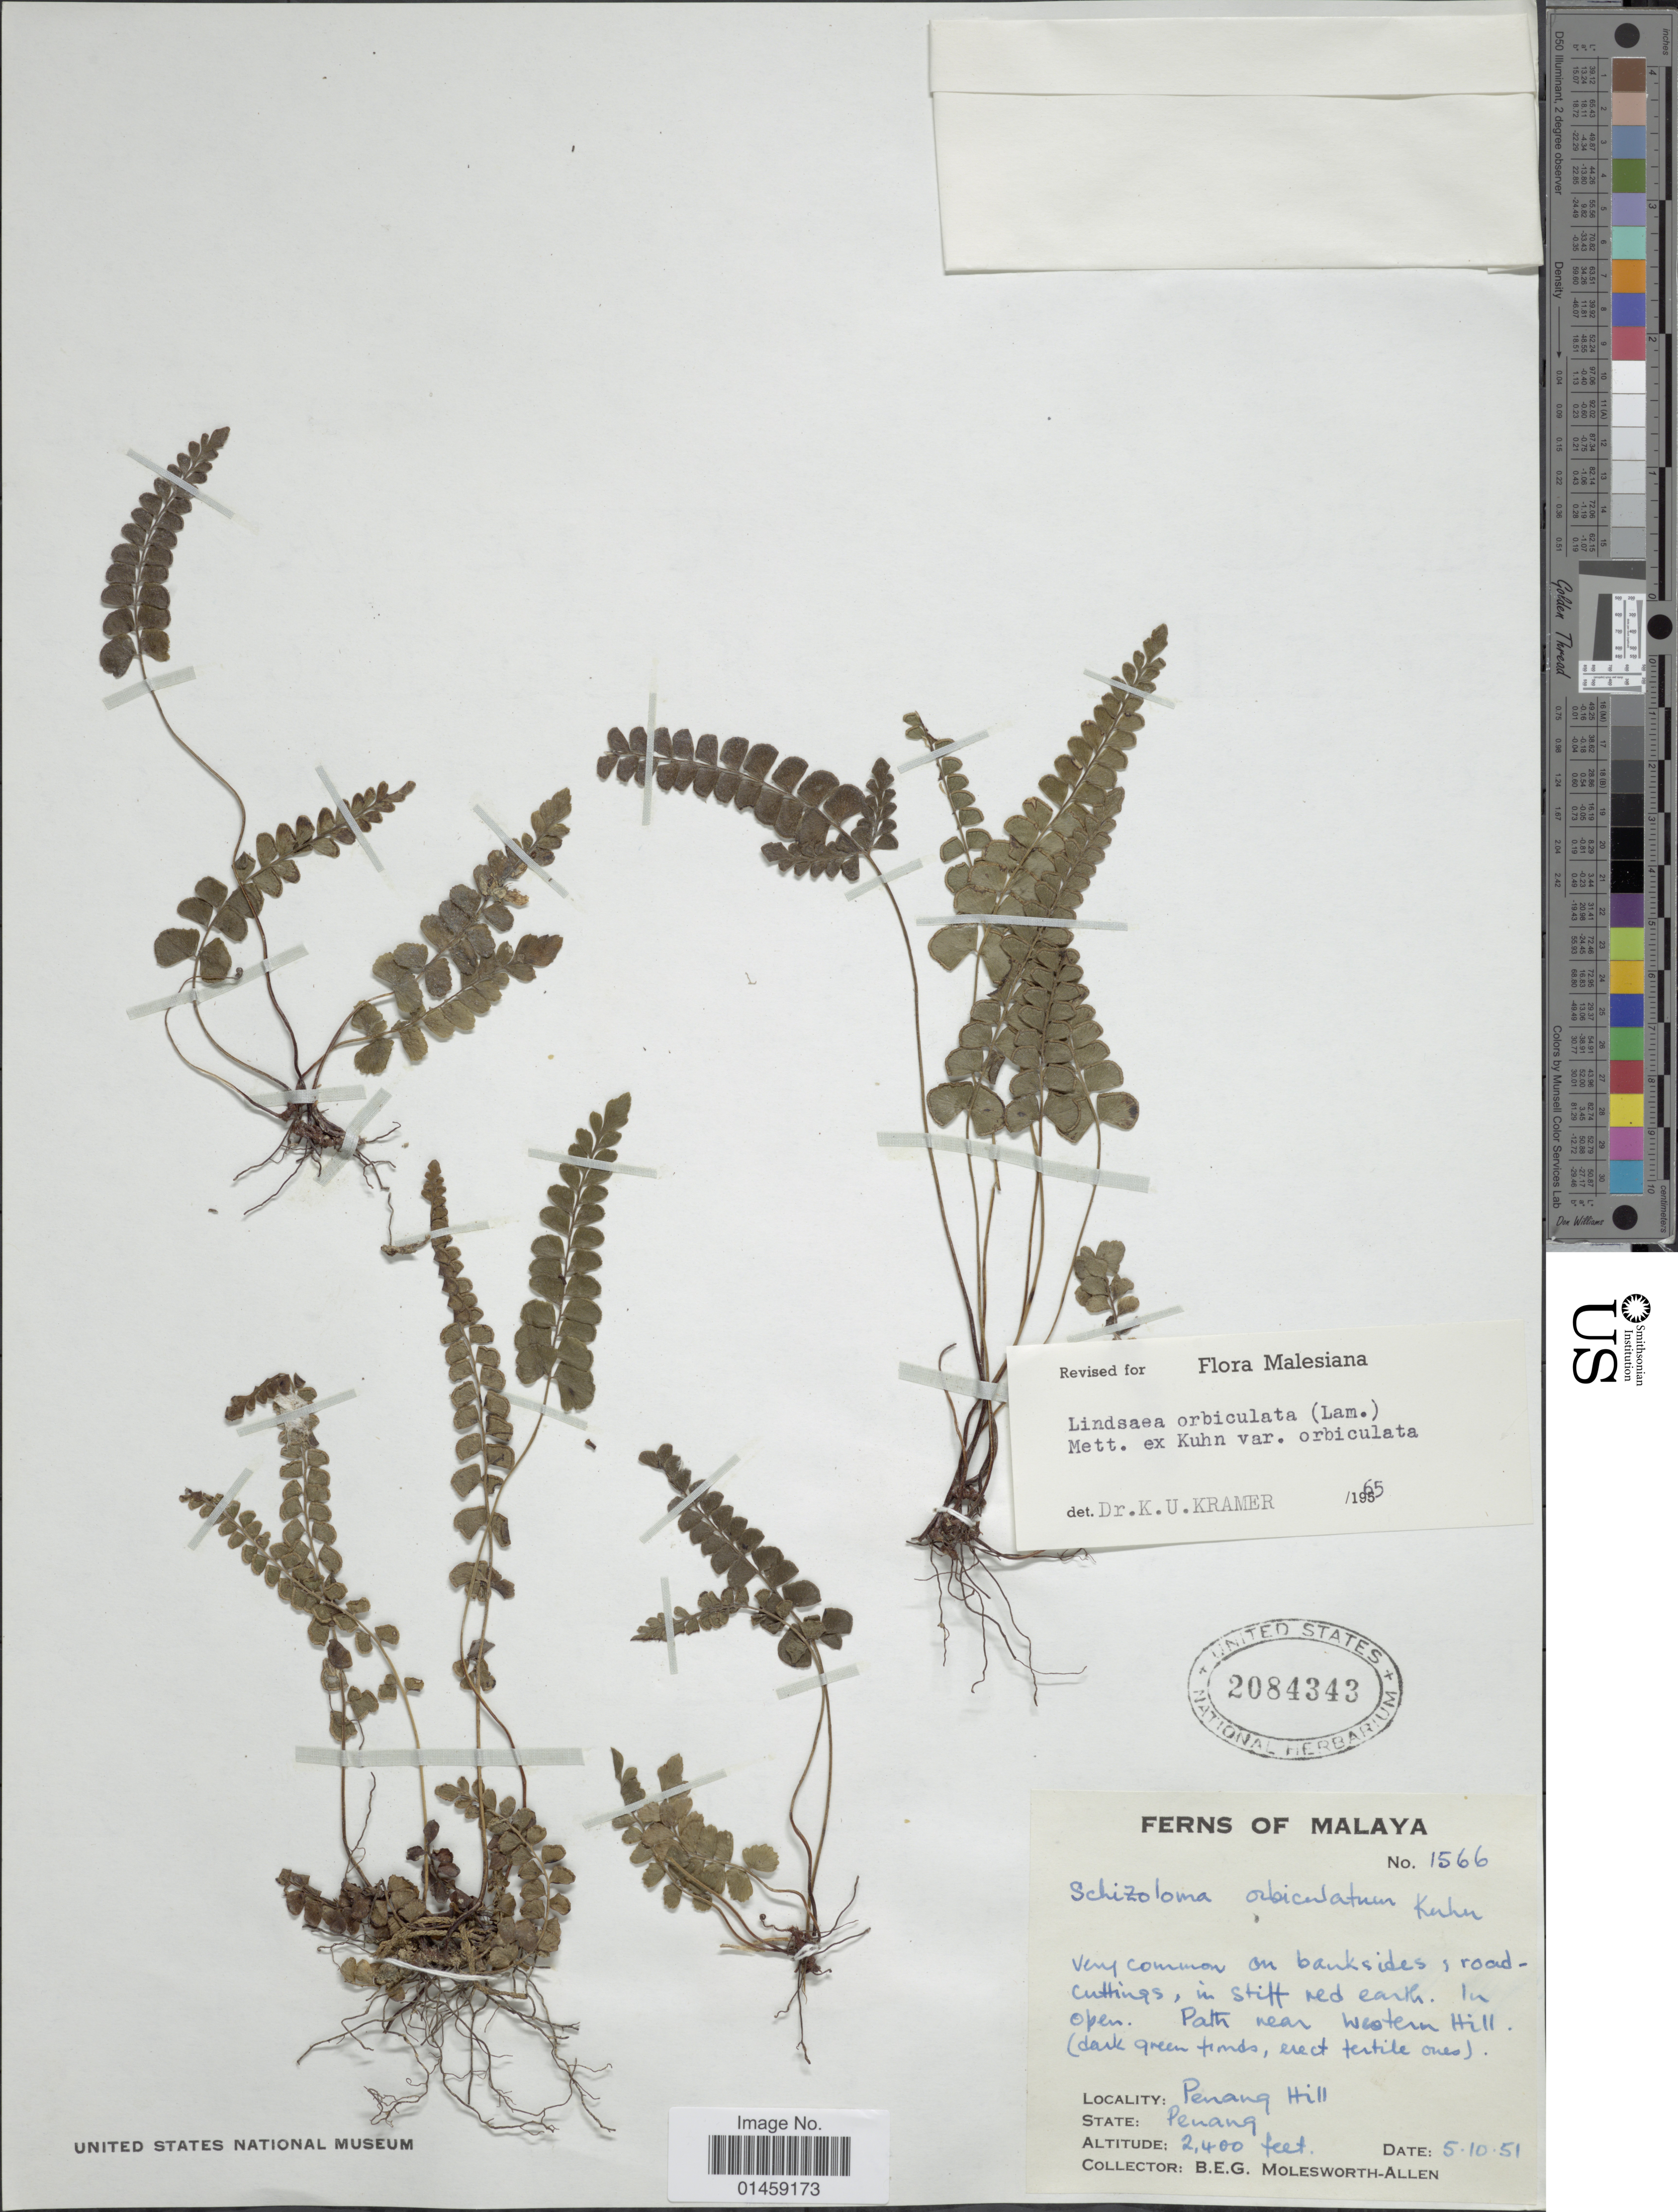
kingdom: Plantae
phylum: Tracheophyta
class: Polypodiopsida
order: Polypodiales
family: Lindsaeaceae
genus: Lindsaea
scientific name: Lindsaea orbiculata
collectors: B. E. G. Molesworth-Allen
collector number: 1566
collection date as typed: Transcribed d/m/y: 5/10/51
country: Malaysia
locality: Malaya. Penang Hill. State Penang. Path near Western Hill.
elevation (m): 732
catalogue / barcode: US 2084343